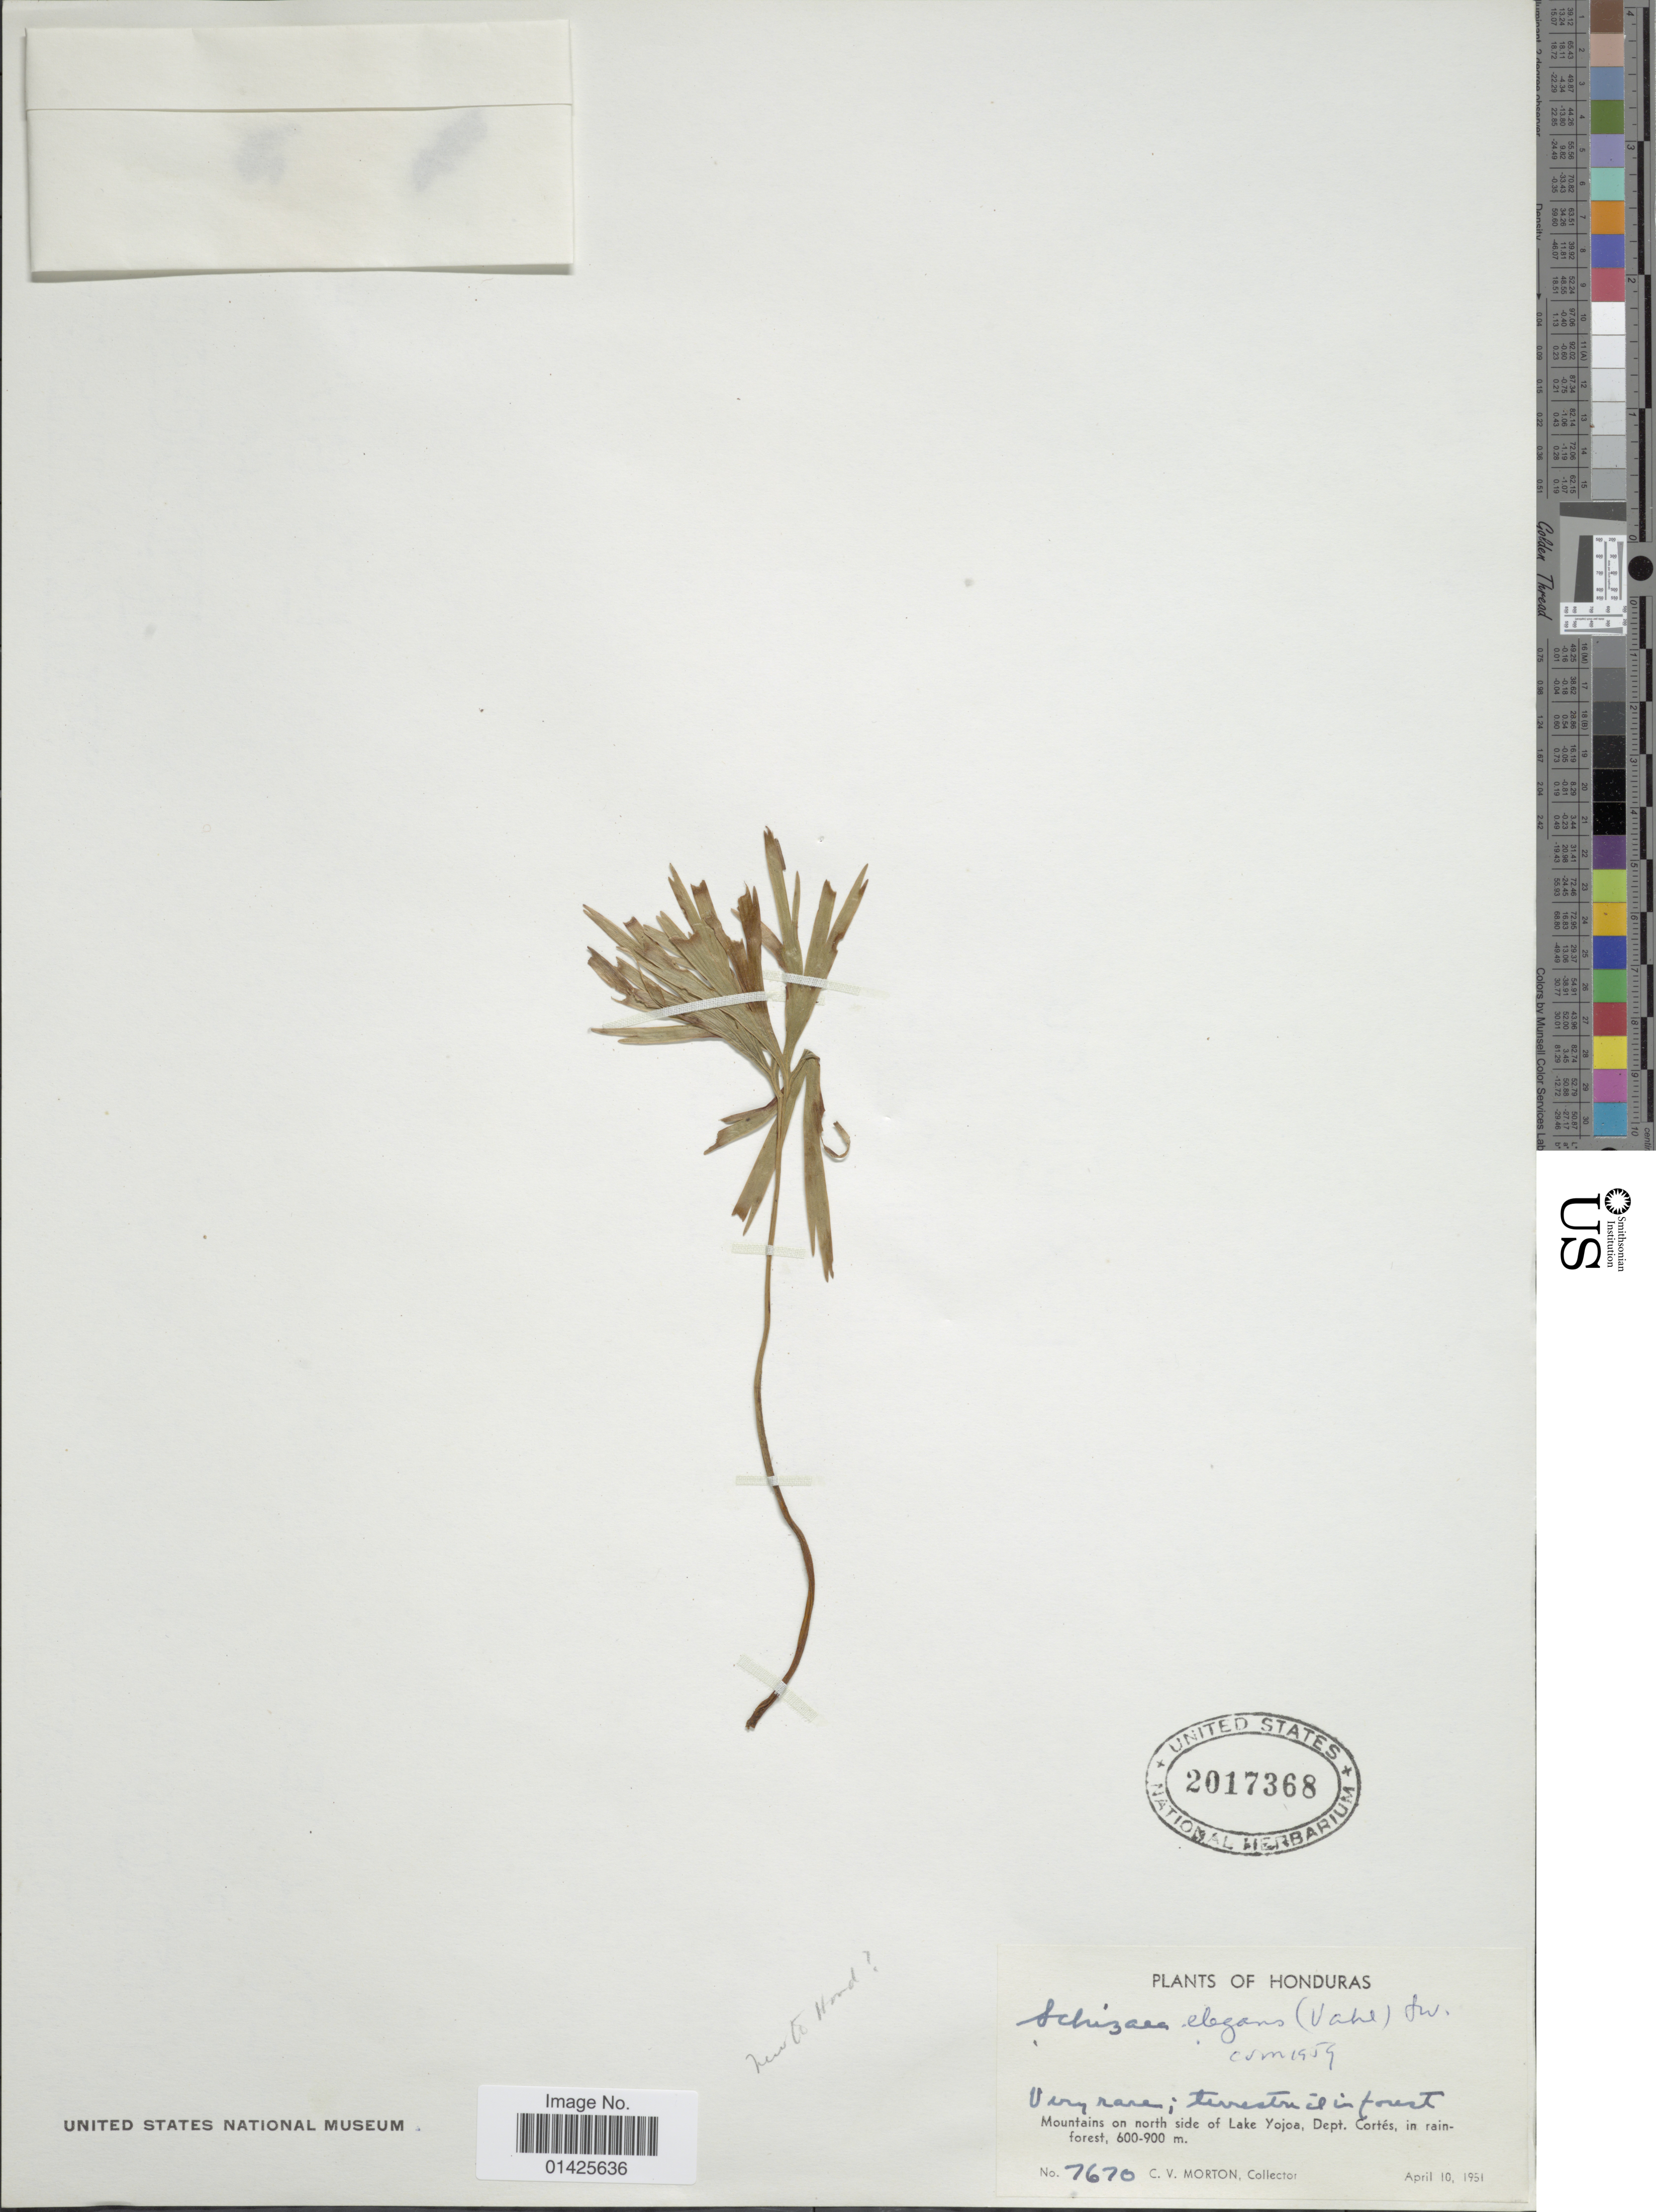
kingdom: Plantae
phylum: Tracheophyta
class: Polypodiopsida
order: Schizaeales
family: Schizaeaceae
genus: Schizaea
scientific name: Schizaea elegans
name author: (Vahl) Sw.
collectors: C. V. Morton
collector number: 7670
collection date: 1951-04-10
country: Honduras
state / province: Cortés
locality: Mountains on north side of Lake Yojoa, Dept. Cortés, in rainforest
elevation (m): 600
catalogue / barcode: US 2017368